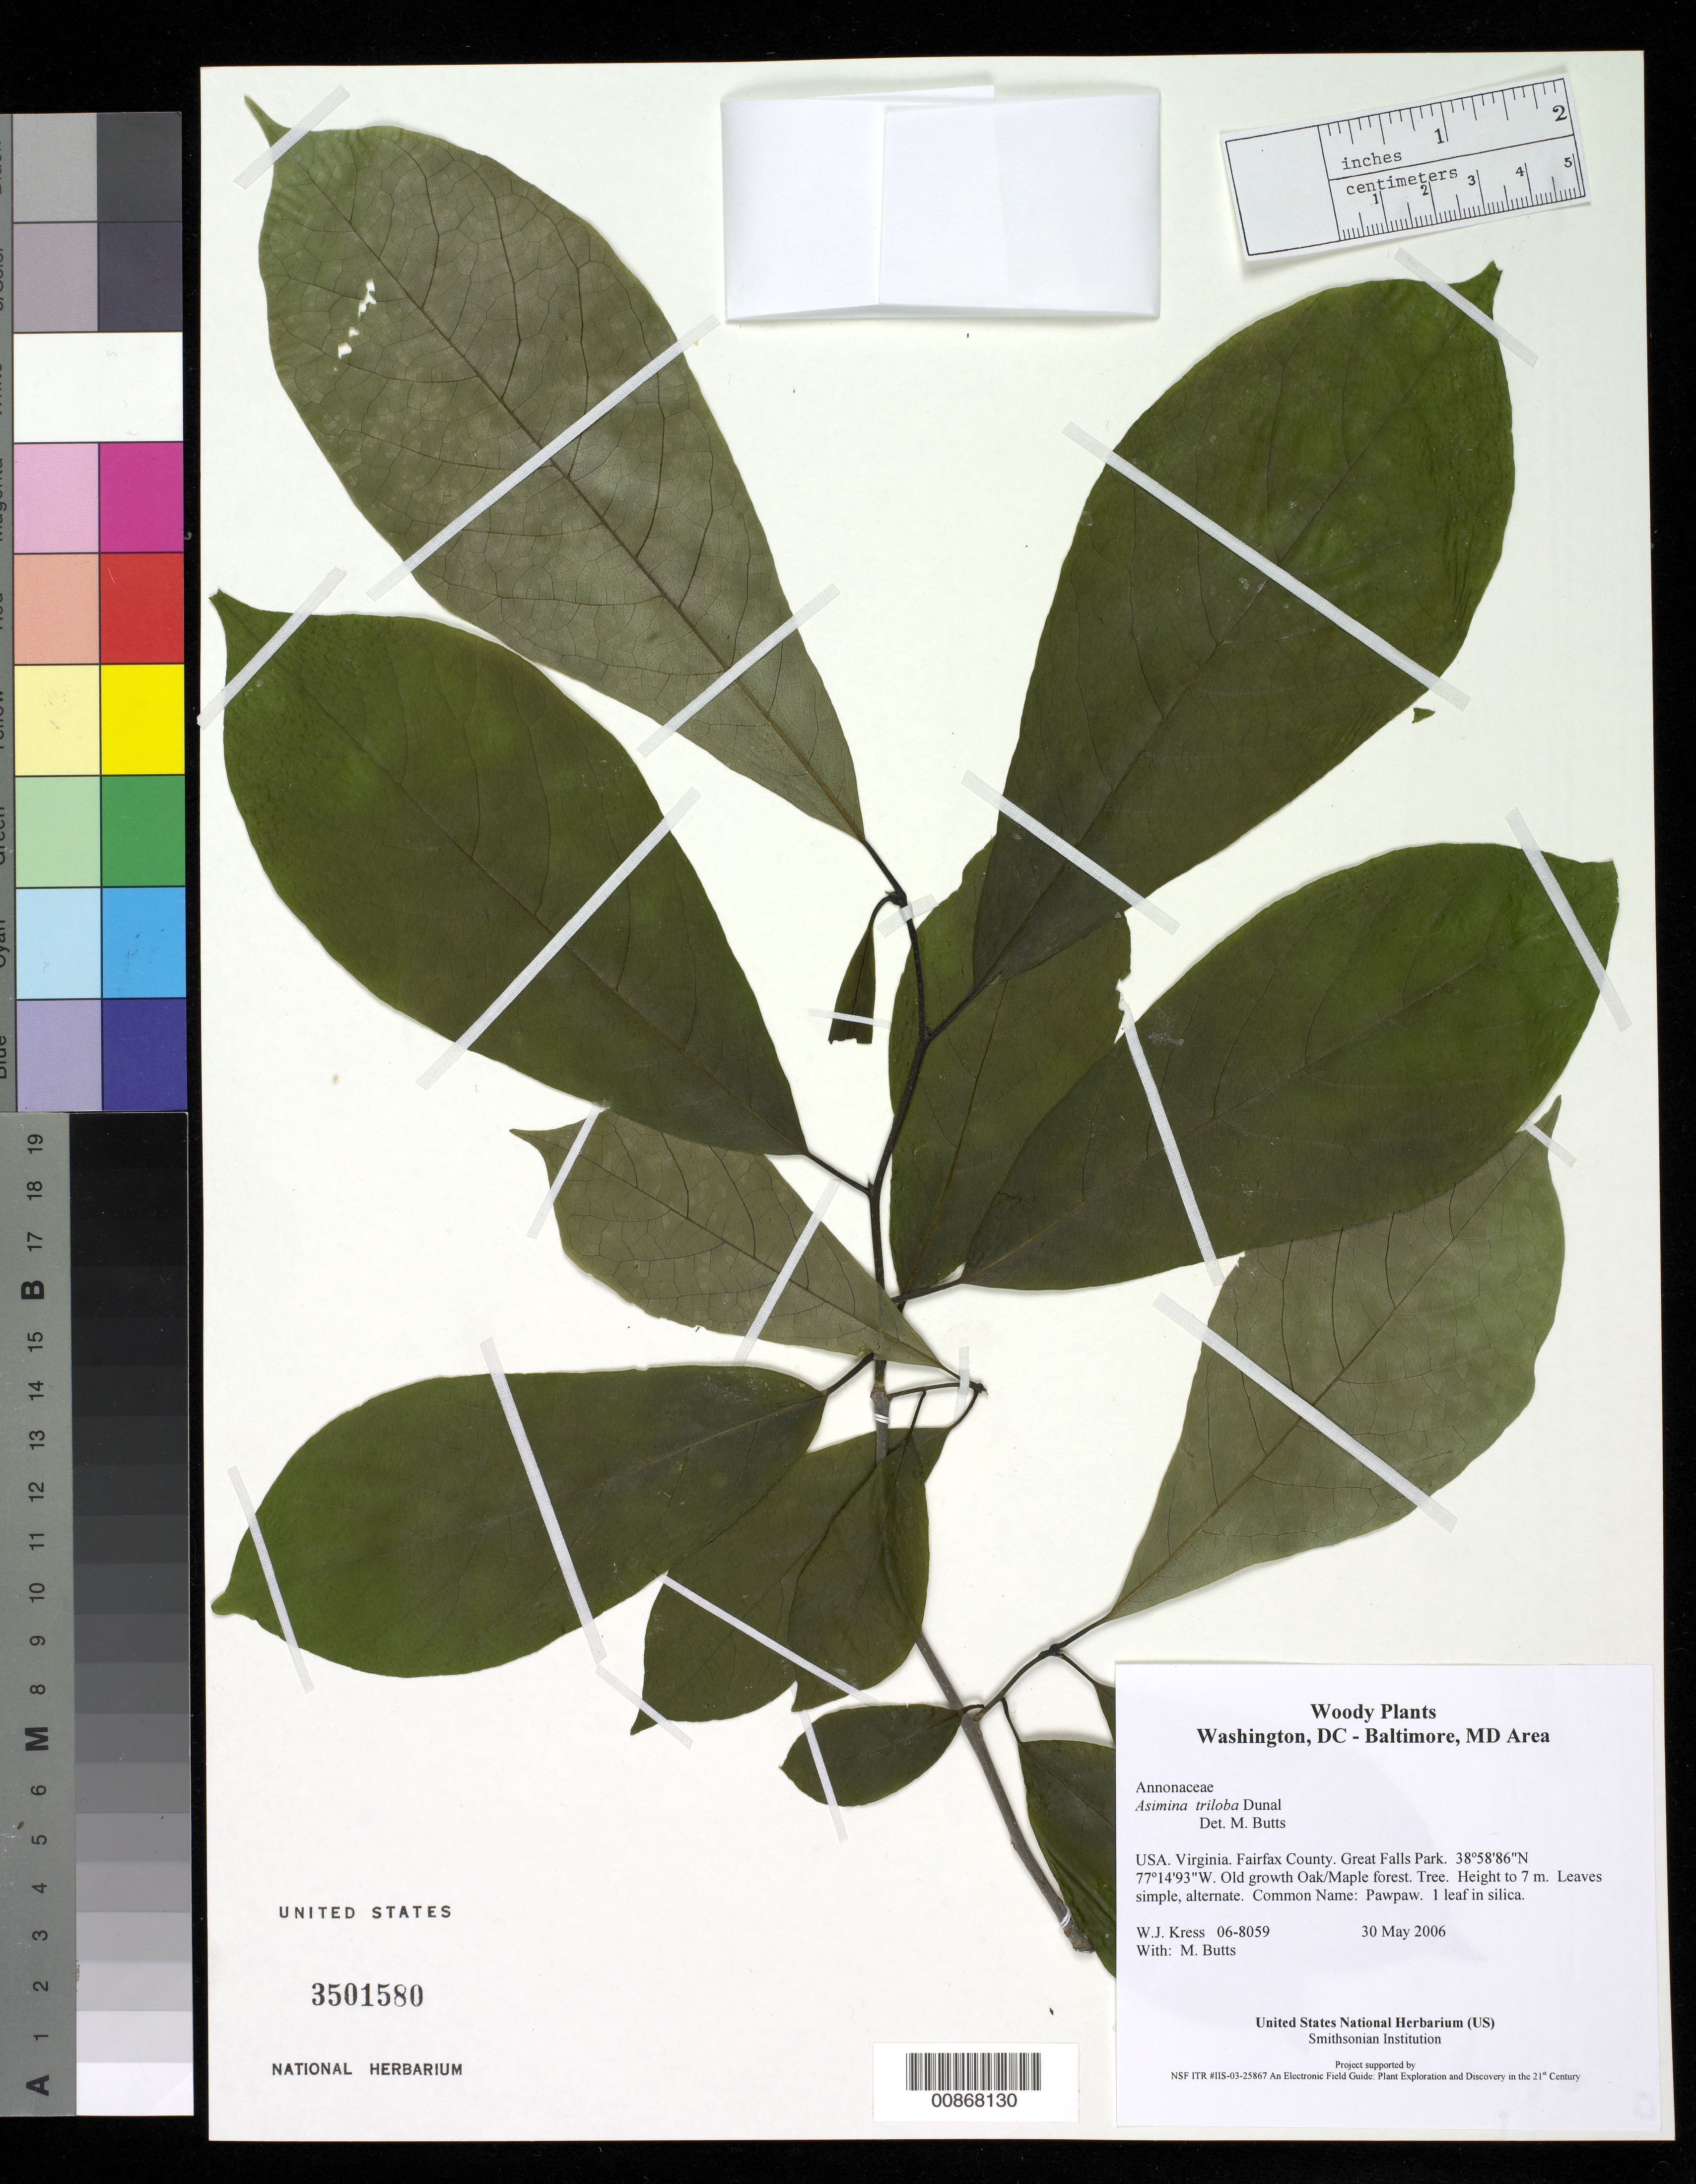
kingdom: Plantae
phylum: Tracheophyta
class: Magnoliopsida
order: Magnoliales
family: Annonaceae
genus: Asimina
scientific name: Asimina triloba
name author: (L.) Dunal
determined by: Butts, M. B.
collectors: W. J. Kress & M. B. Butts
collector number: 06-8059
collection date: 2006-05-30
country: United States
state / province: Virginia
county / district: Fairfax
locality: Great Falls Park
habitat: Old growth Oak/Maple forest.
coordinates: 38 58 86 N, 77 14 93 W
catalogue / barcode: US 3501580